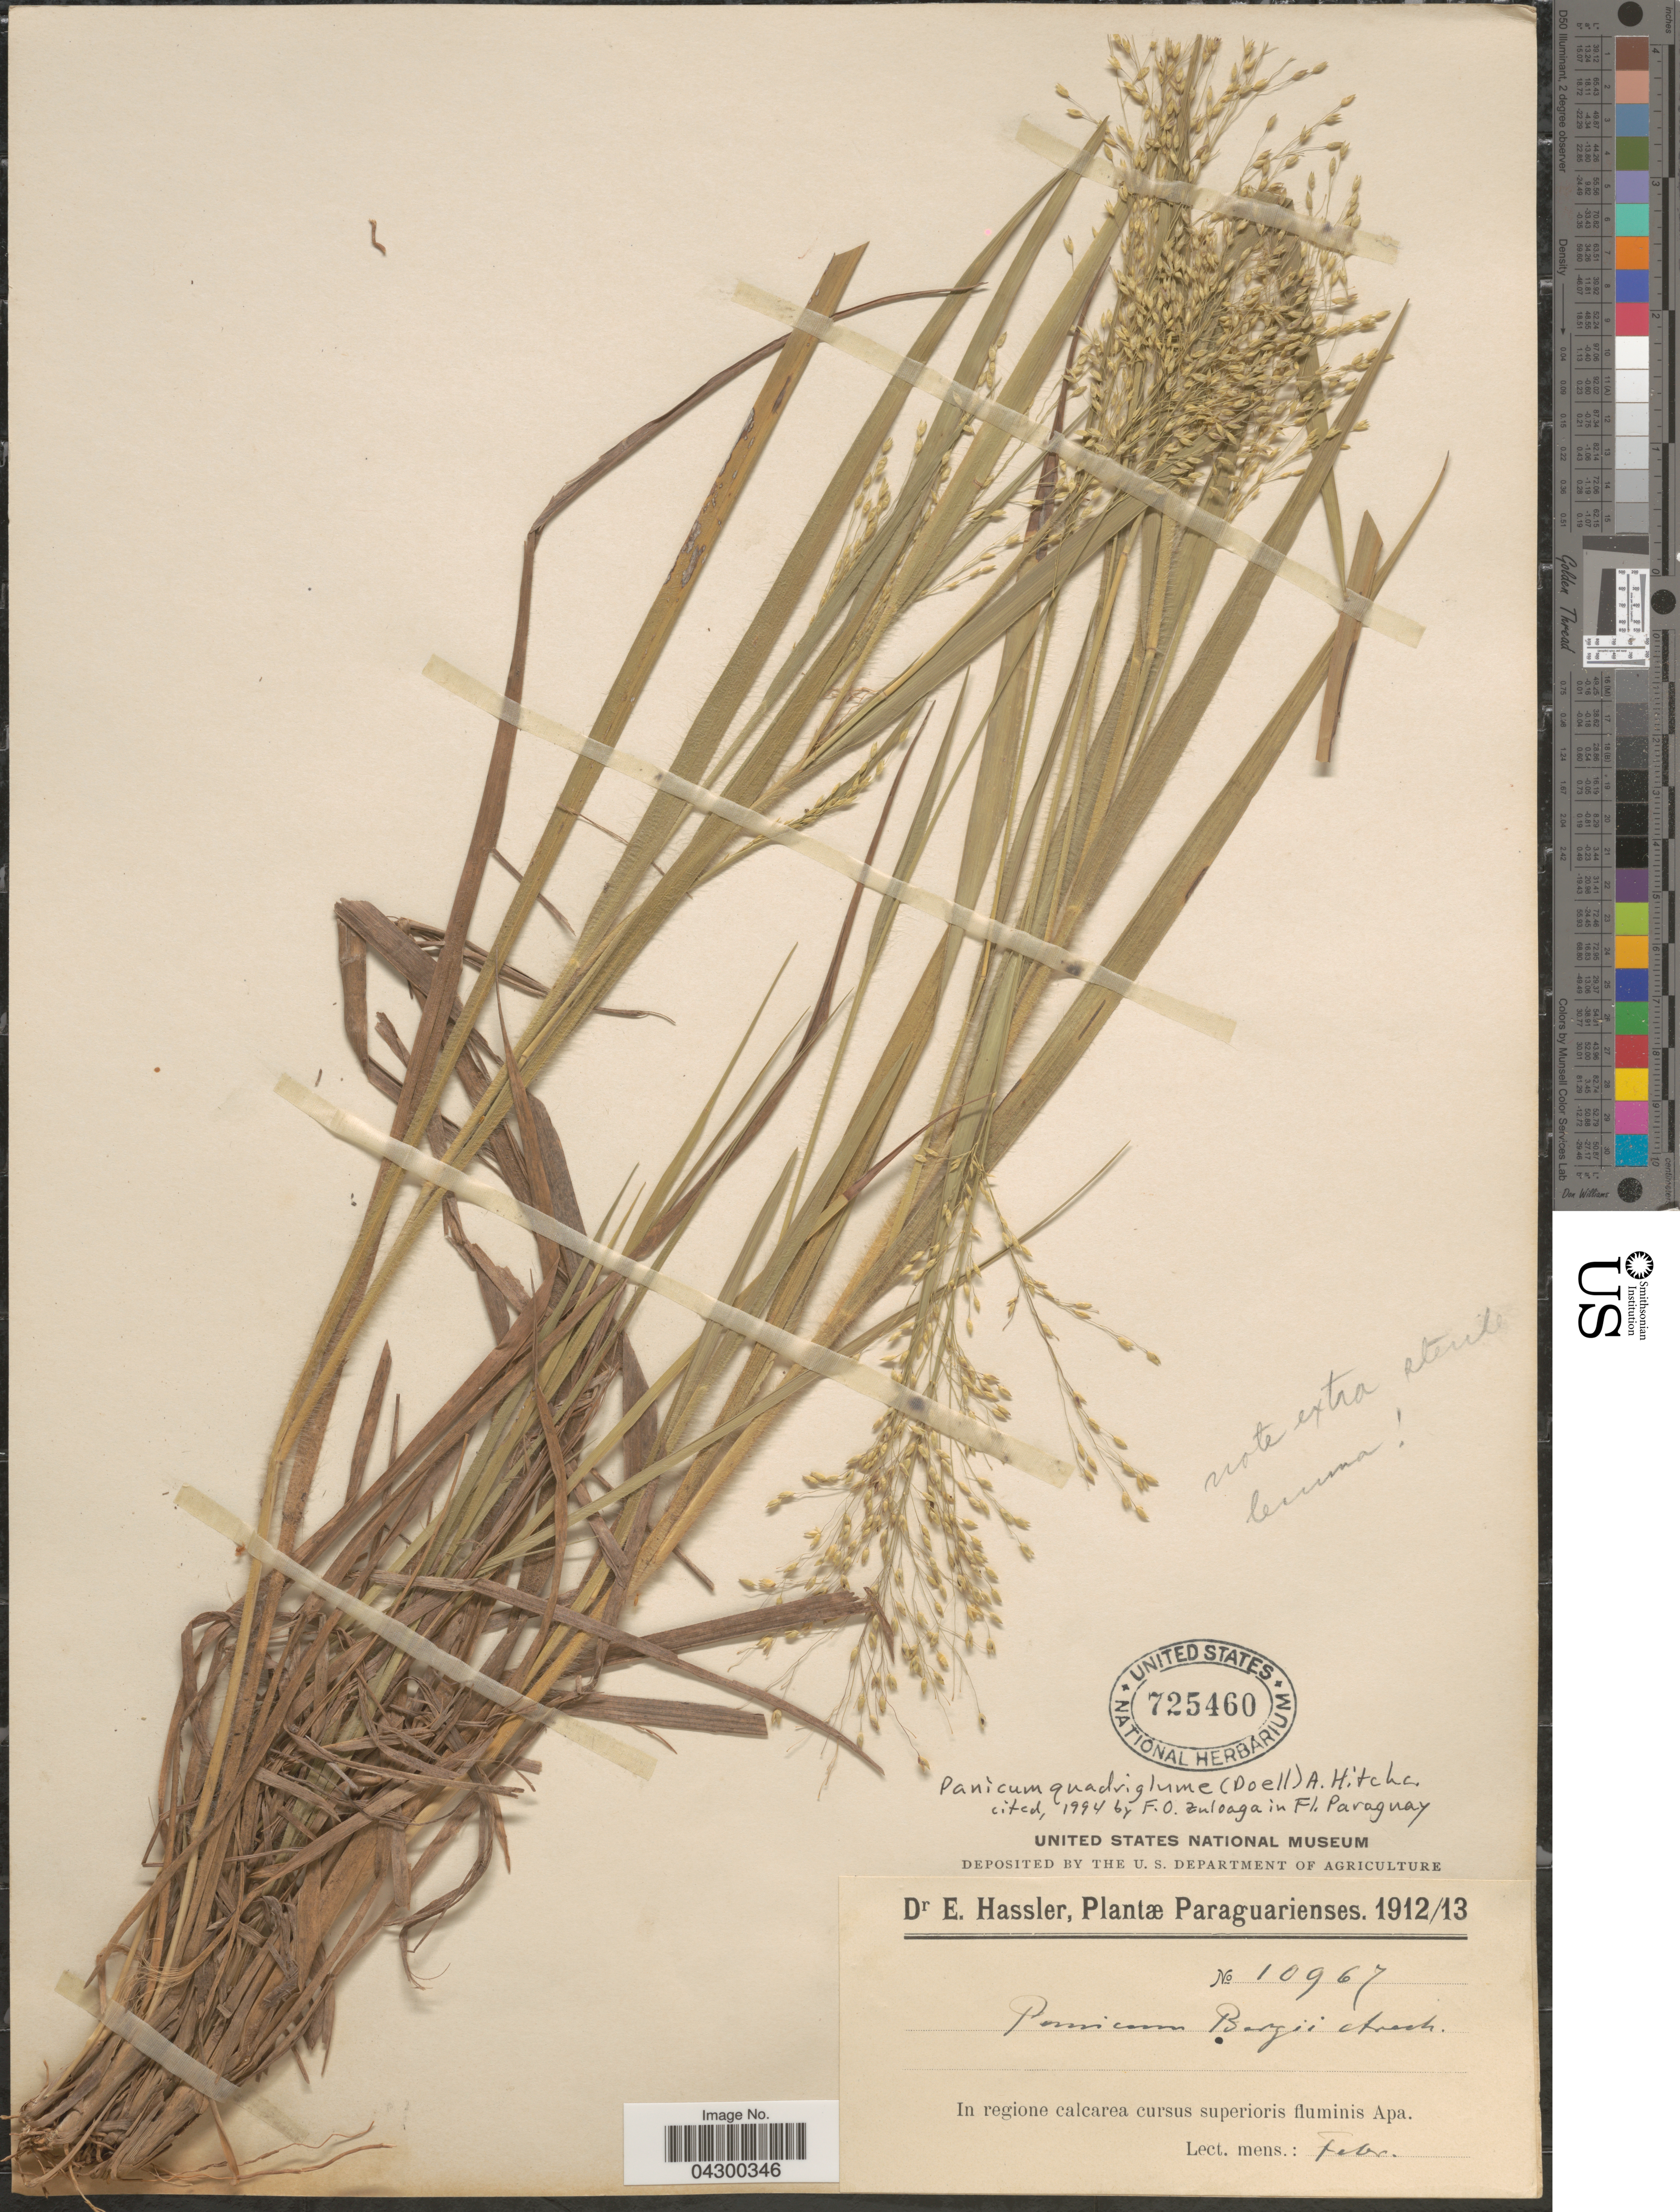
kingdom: Plantae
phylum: Tracheophyta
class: Liliopsida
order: Poales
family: Poaceae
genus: Panicum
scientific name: Panicum quadriglume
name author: (Döll) Hitchc.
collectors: E. Hassler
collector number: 10967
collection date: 1912-02/1913-02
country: Paraguay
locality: Paraguarienses. In regione calcarea cursus superioris fluminis Apa.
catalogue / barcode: US 725460